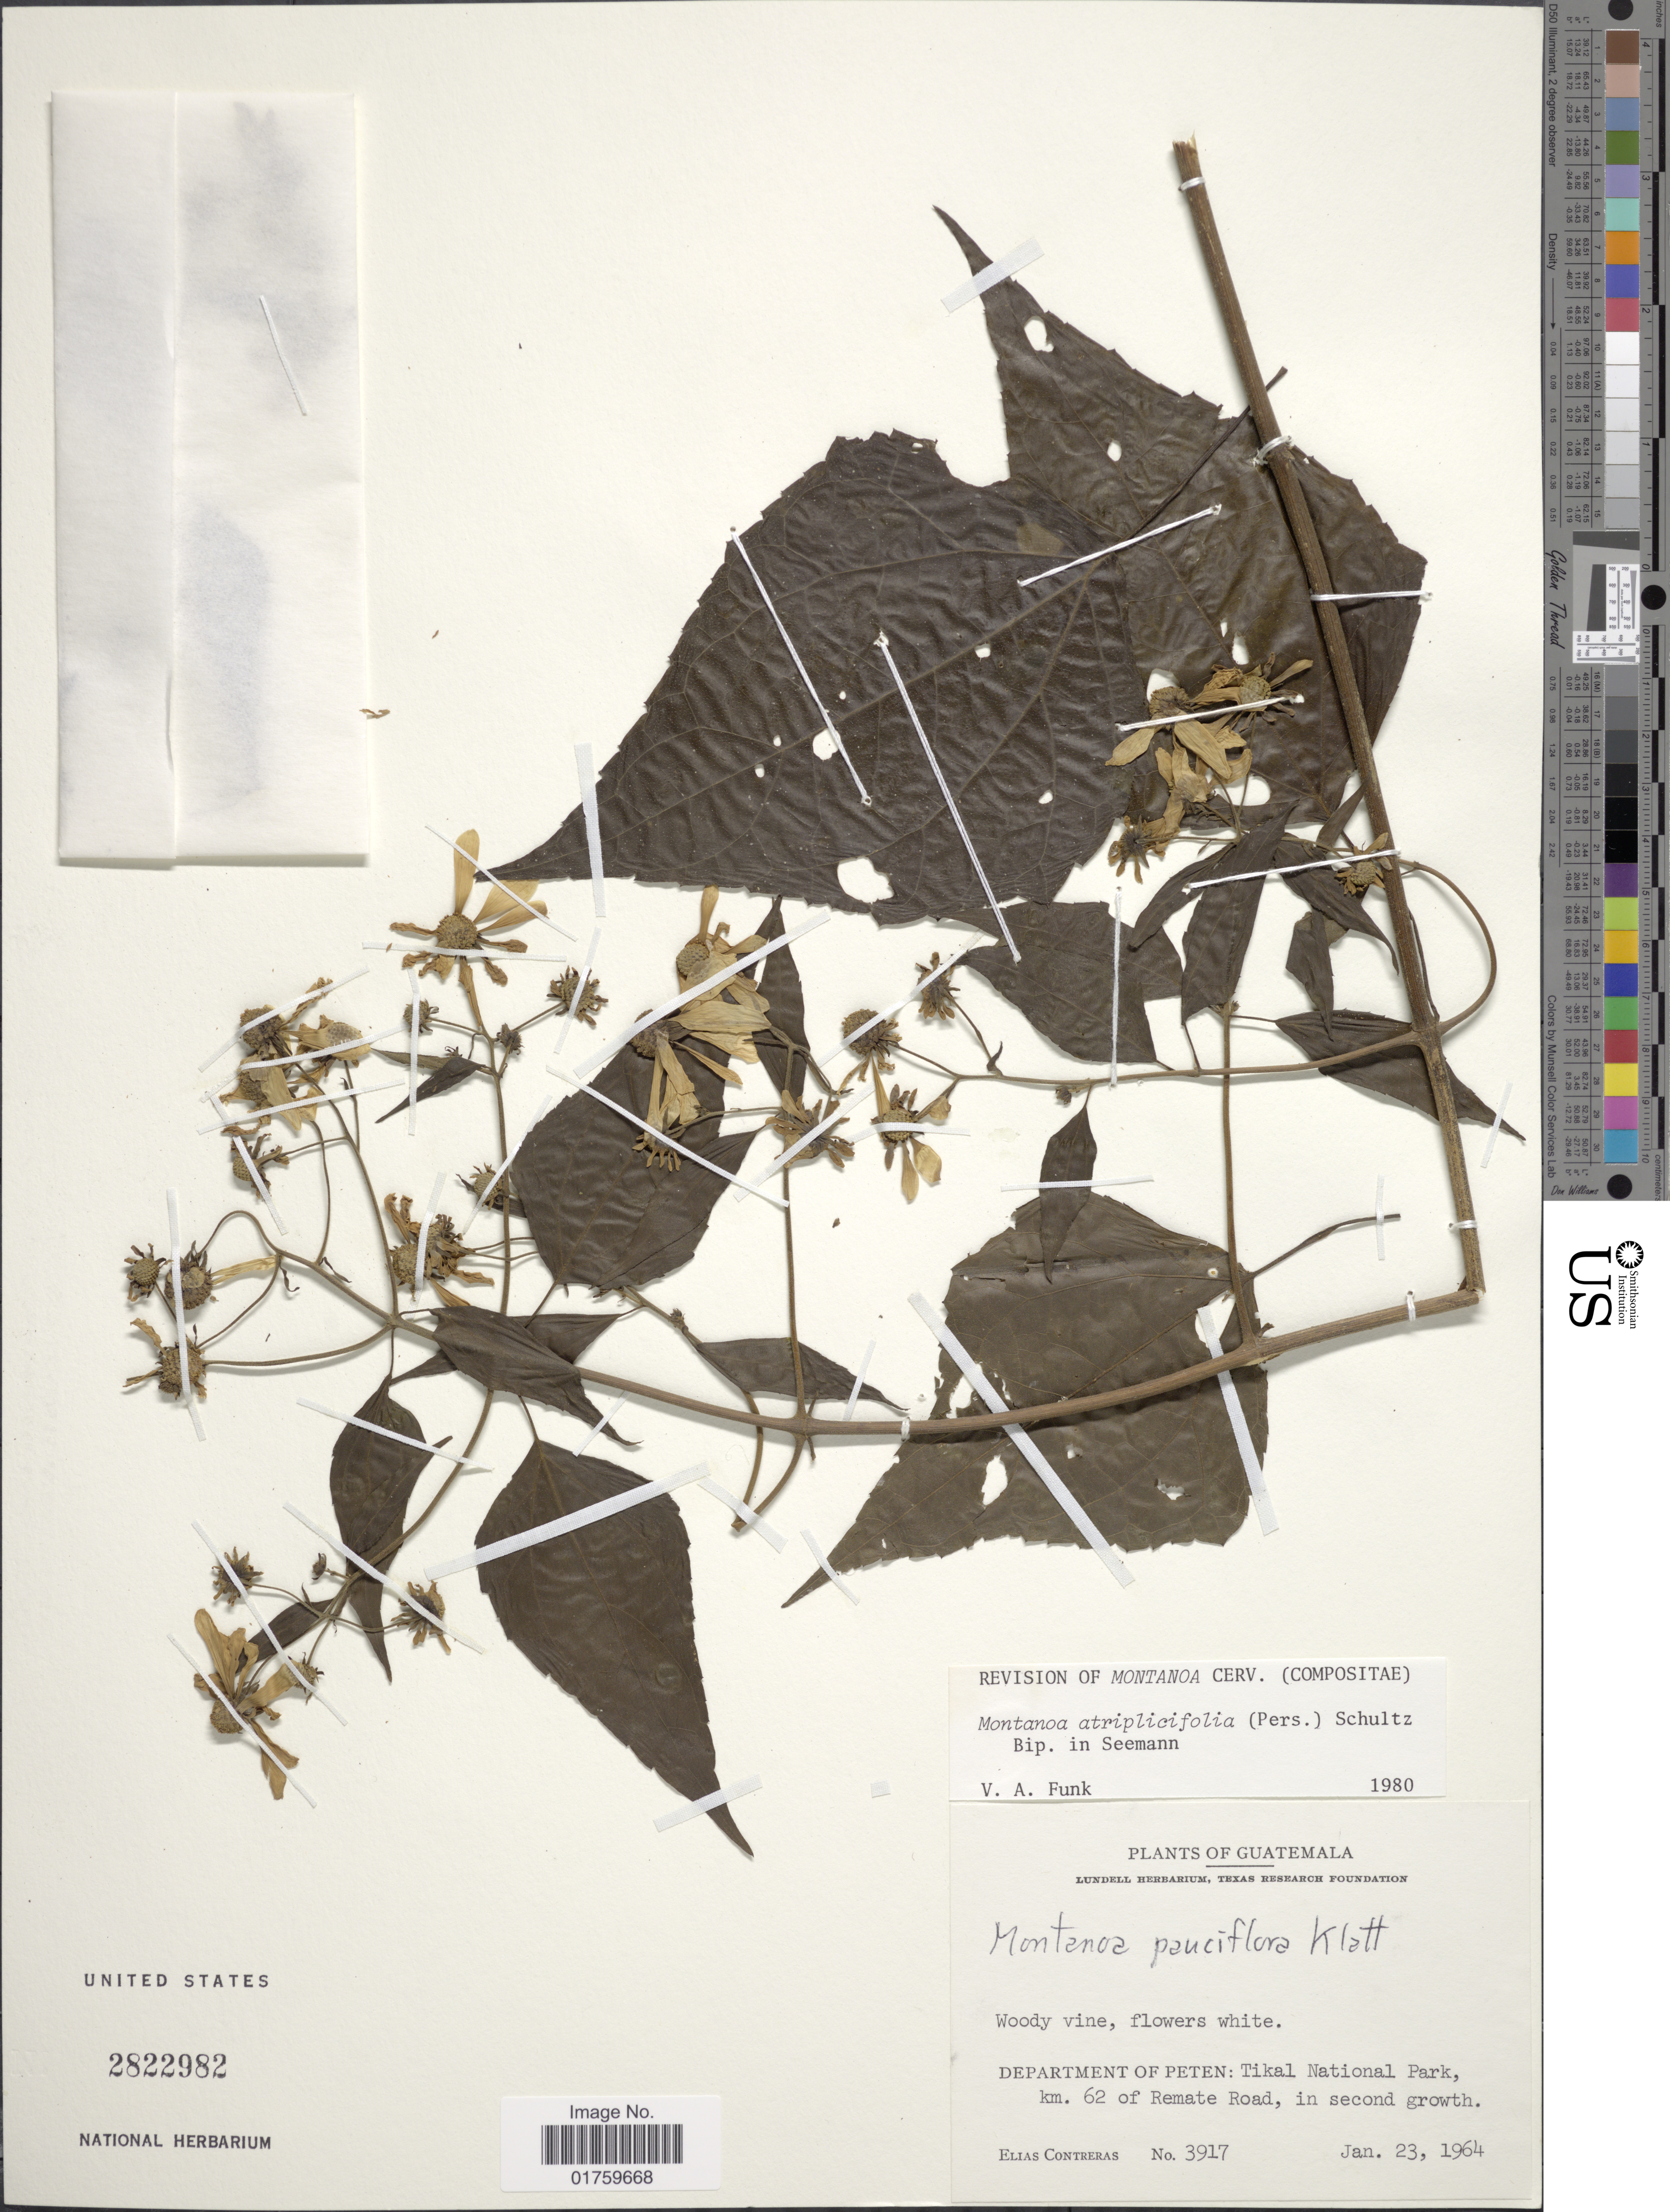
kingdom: Plantae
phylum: Tracheophyta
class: Magnoliopsida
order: Asterales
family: Asteraceae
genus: Montanoa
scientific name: Montanoa atriplicifolia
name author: (Pers.) Sch. Bip.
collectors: E. Contreras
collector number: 3917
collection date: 1964-01-23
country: Guatemala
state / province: El Petén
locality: Tikal National Park, km. 62 of Remate Road, in second growth.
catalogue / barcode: US 2822982